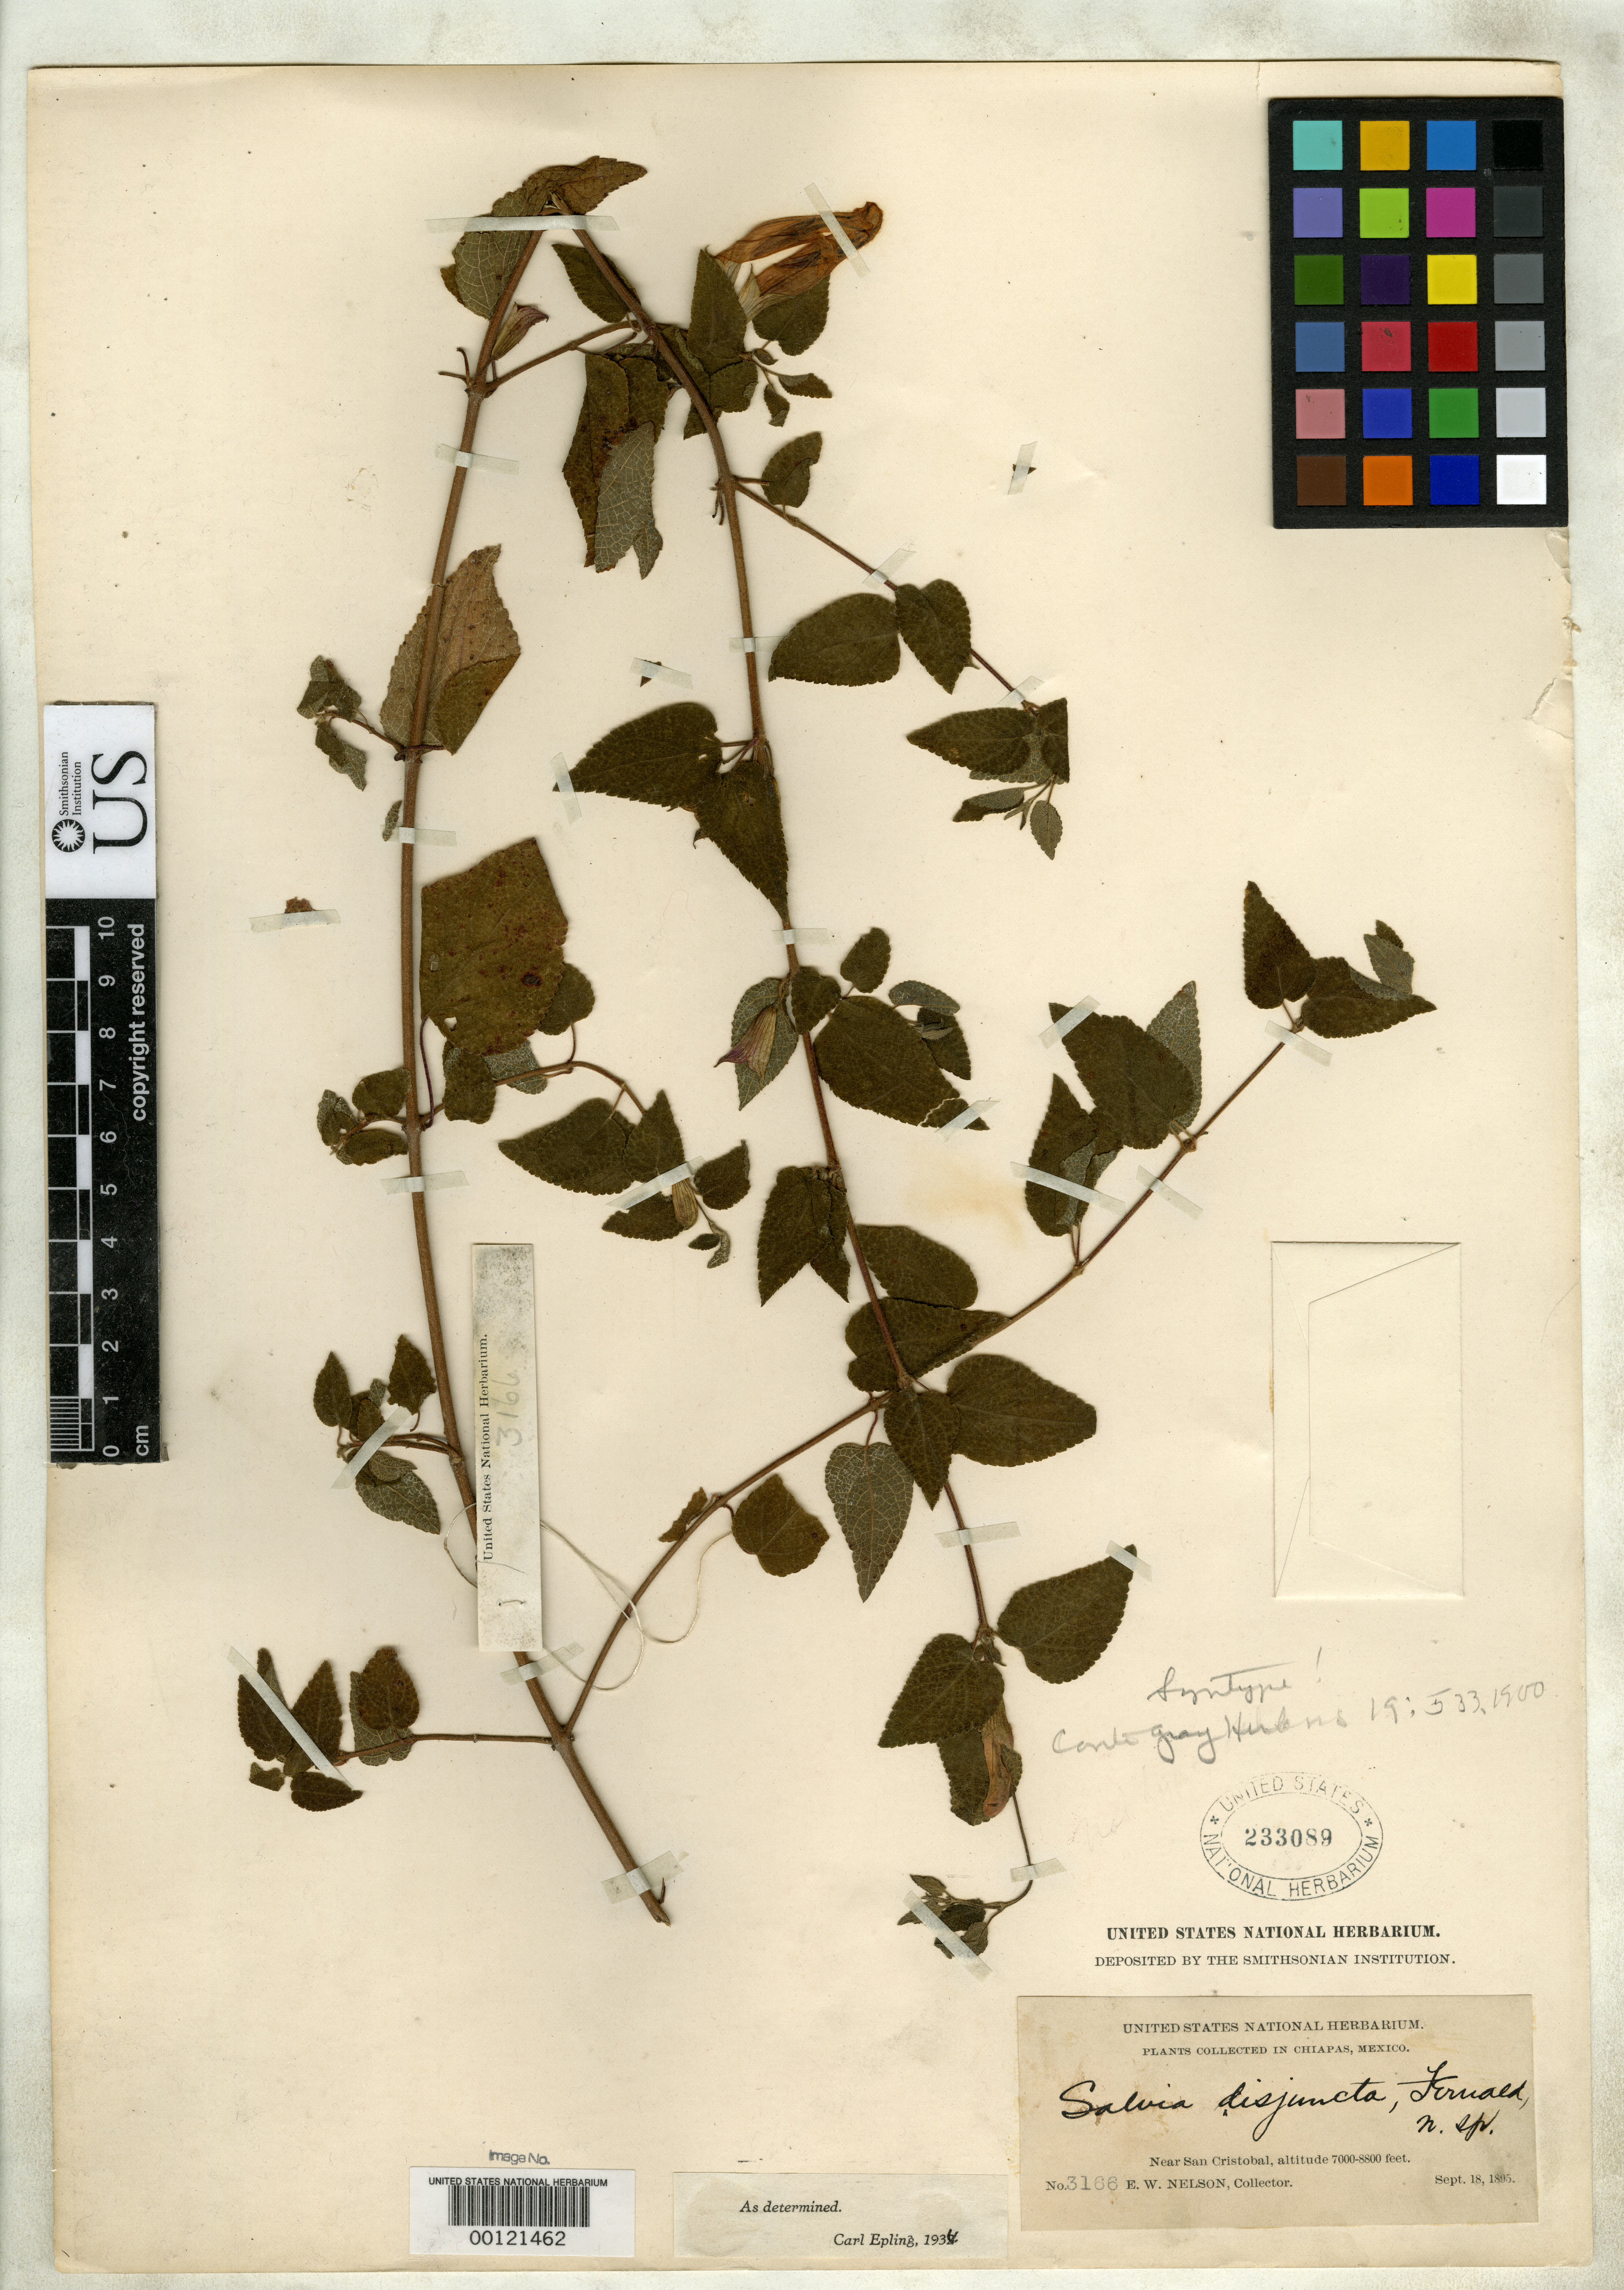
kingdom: Plantae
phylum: Tracheophyta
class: Magnoliopsida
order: Lamiales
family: Lamiaceae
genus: Salvia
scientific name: Salvia disjuncta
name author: Fernald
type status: Syntype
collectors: E. W. Nelson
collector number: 3166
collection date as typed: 18 Sep 1895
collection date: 1895-09-18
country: Mexico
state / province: Chiapas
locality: Near San Cristobal.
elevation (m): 2134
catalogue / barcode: US 233089